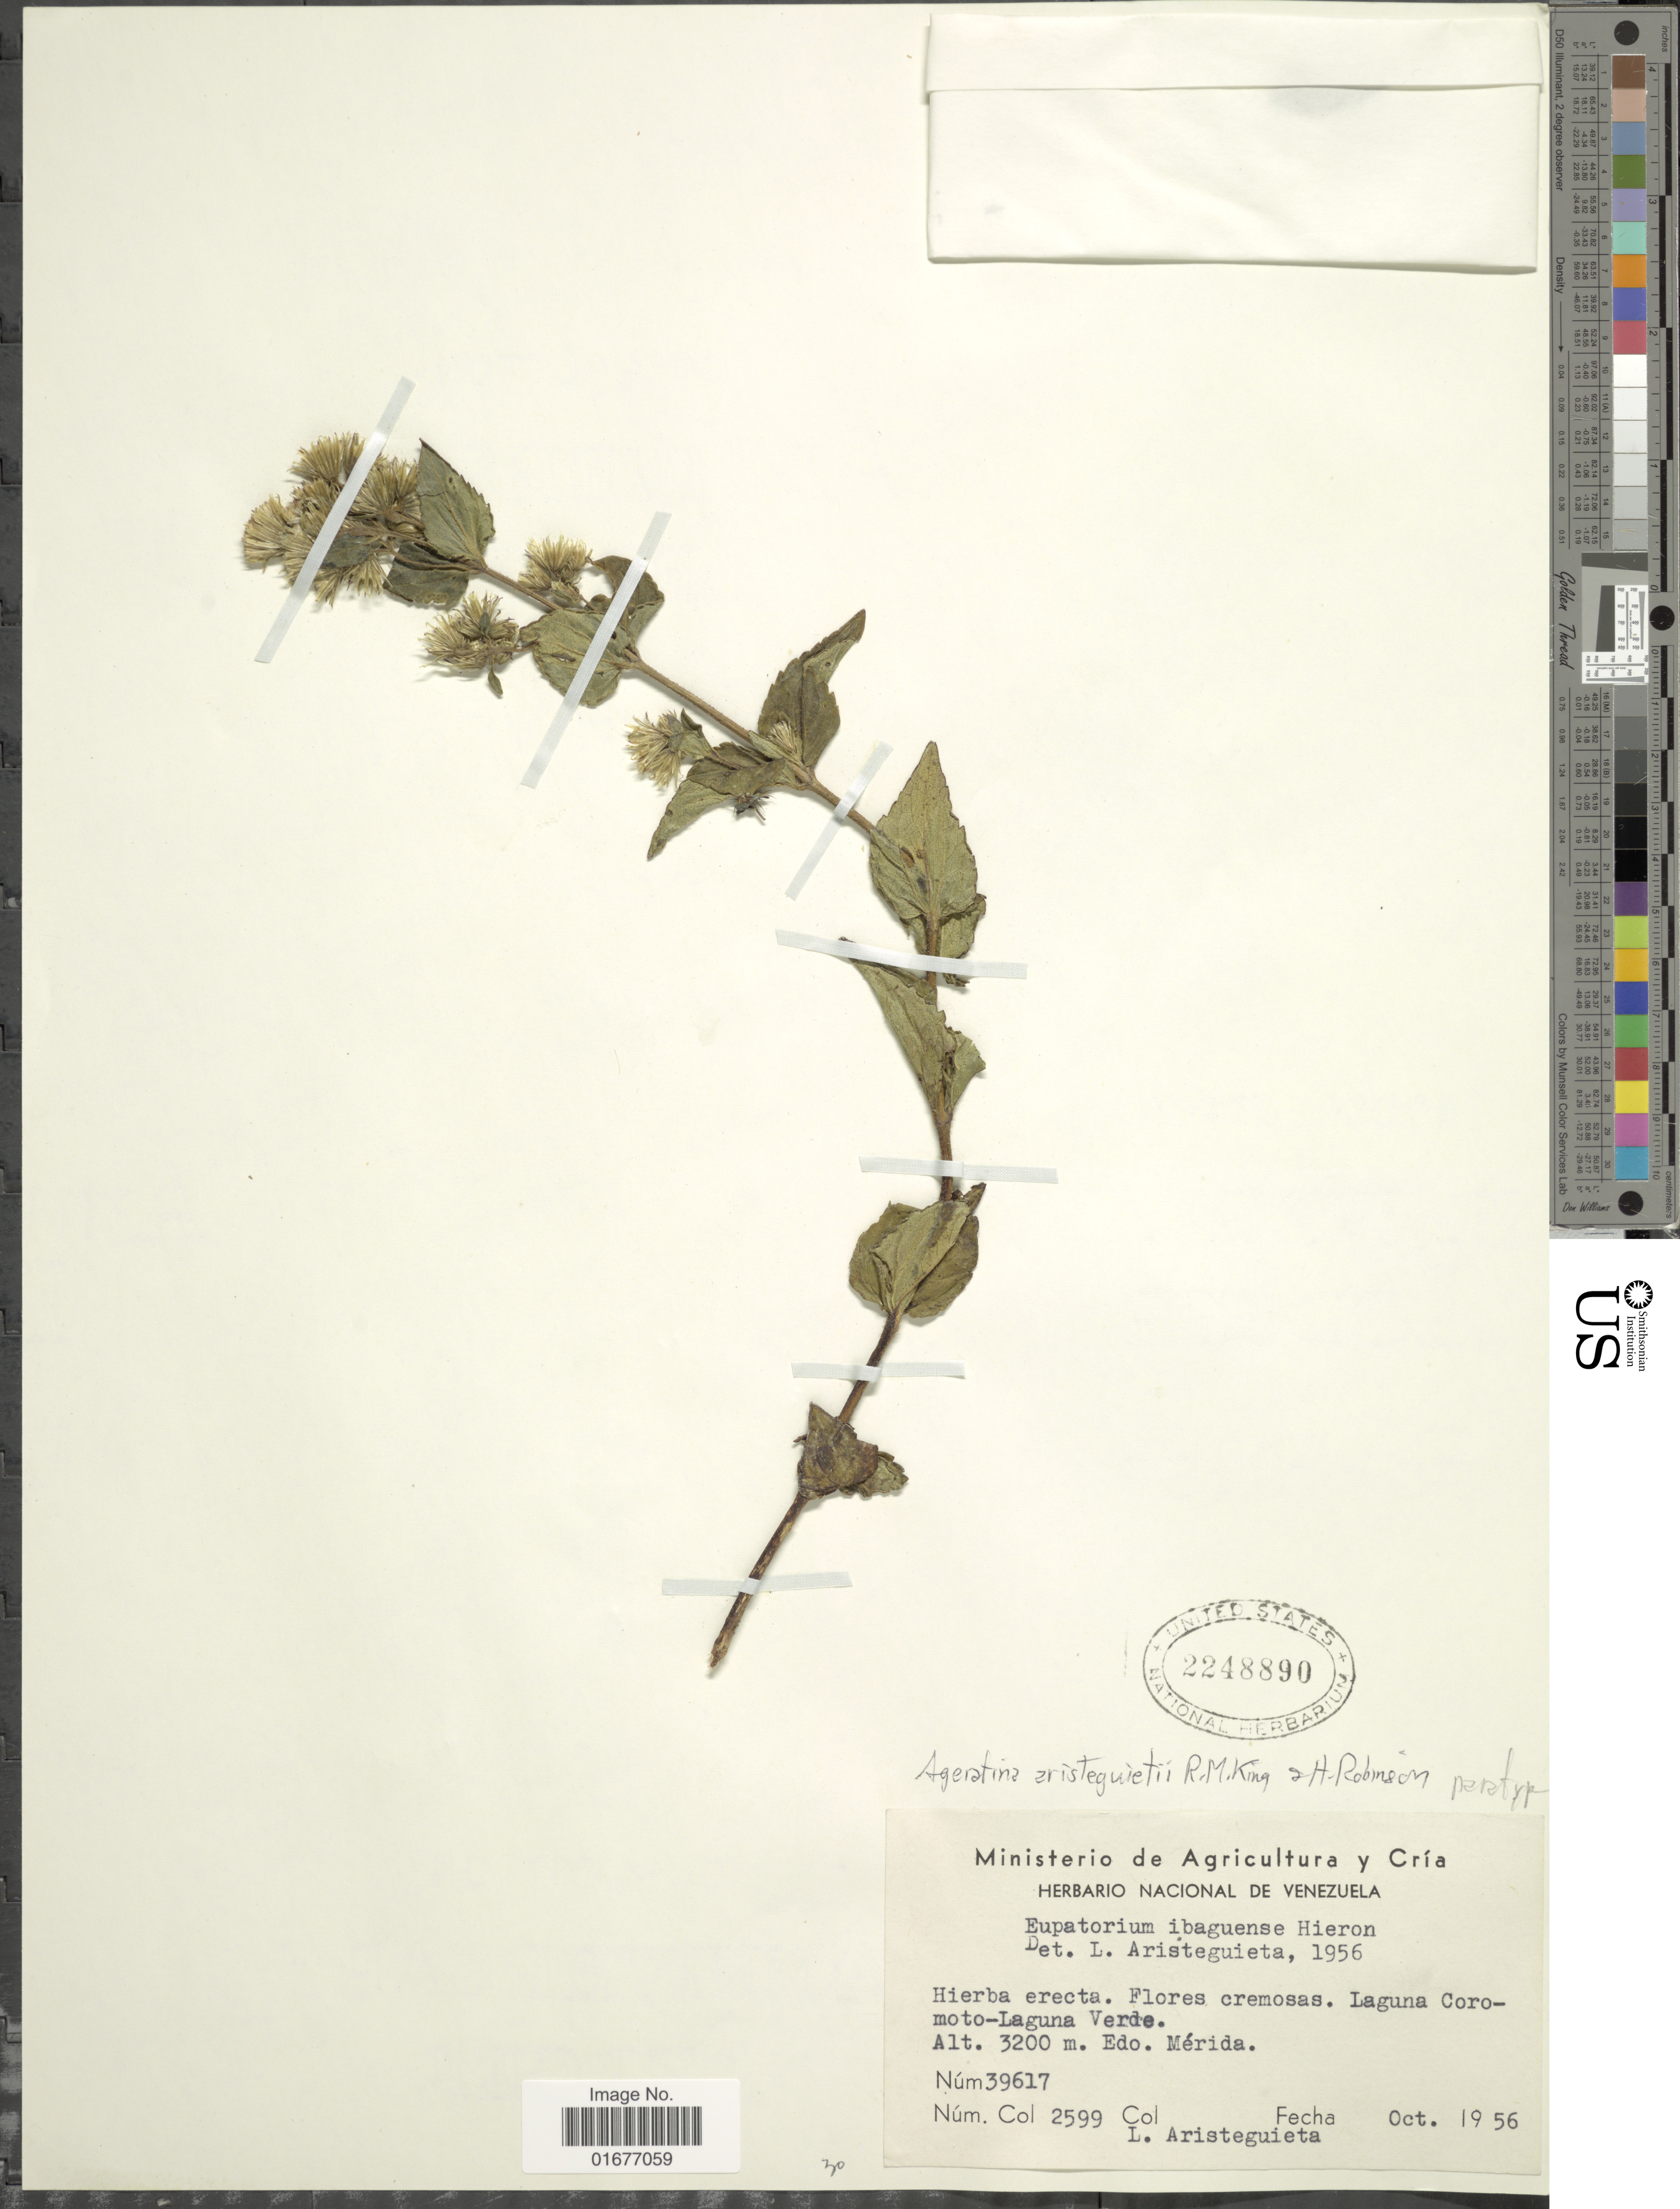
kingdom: Plantae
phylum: Tracheophyta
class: Magnoliopsida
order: Asterales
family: Asteraceae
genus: Ageratina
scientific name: Ageratina aristeguietii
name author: R.M. King & H. Rob.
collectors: L. Aristeguieta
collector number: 2599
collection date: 1956-10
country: Venezuela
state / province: Mérida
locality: Laguna Coromoto-Laguna Verde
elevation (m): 3200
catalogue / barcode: US 2248890